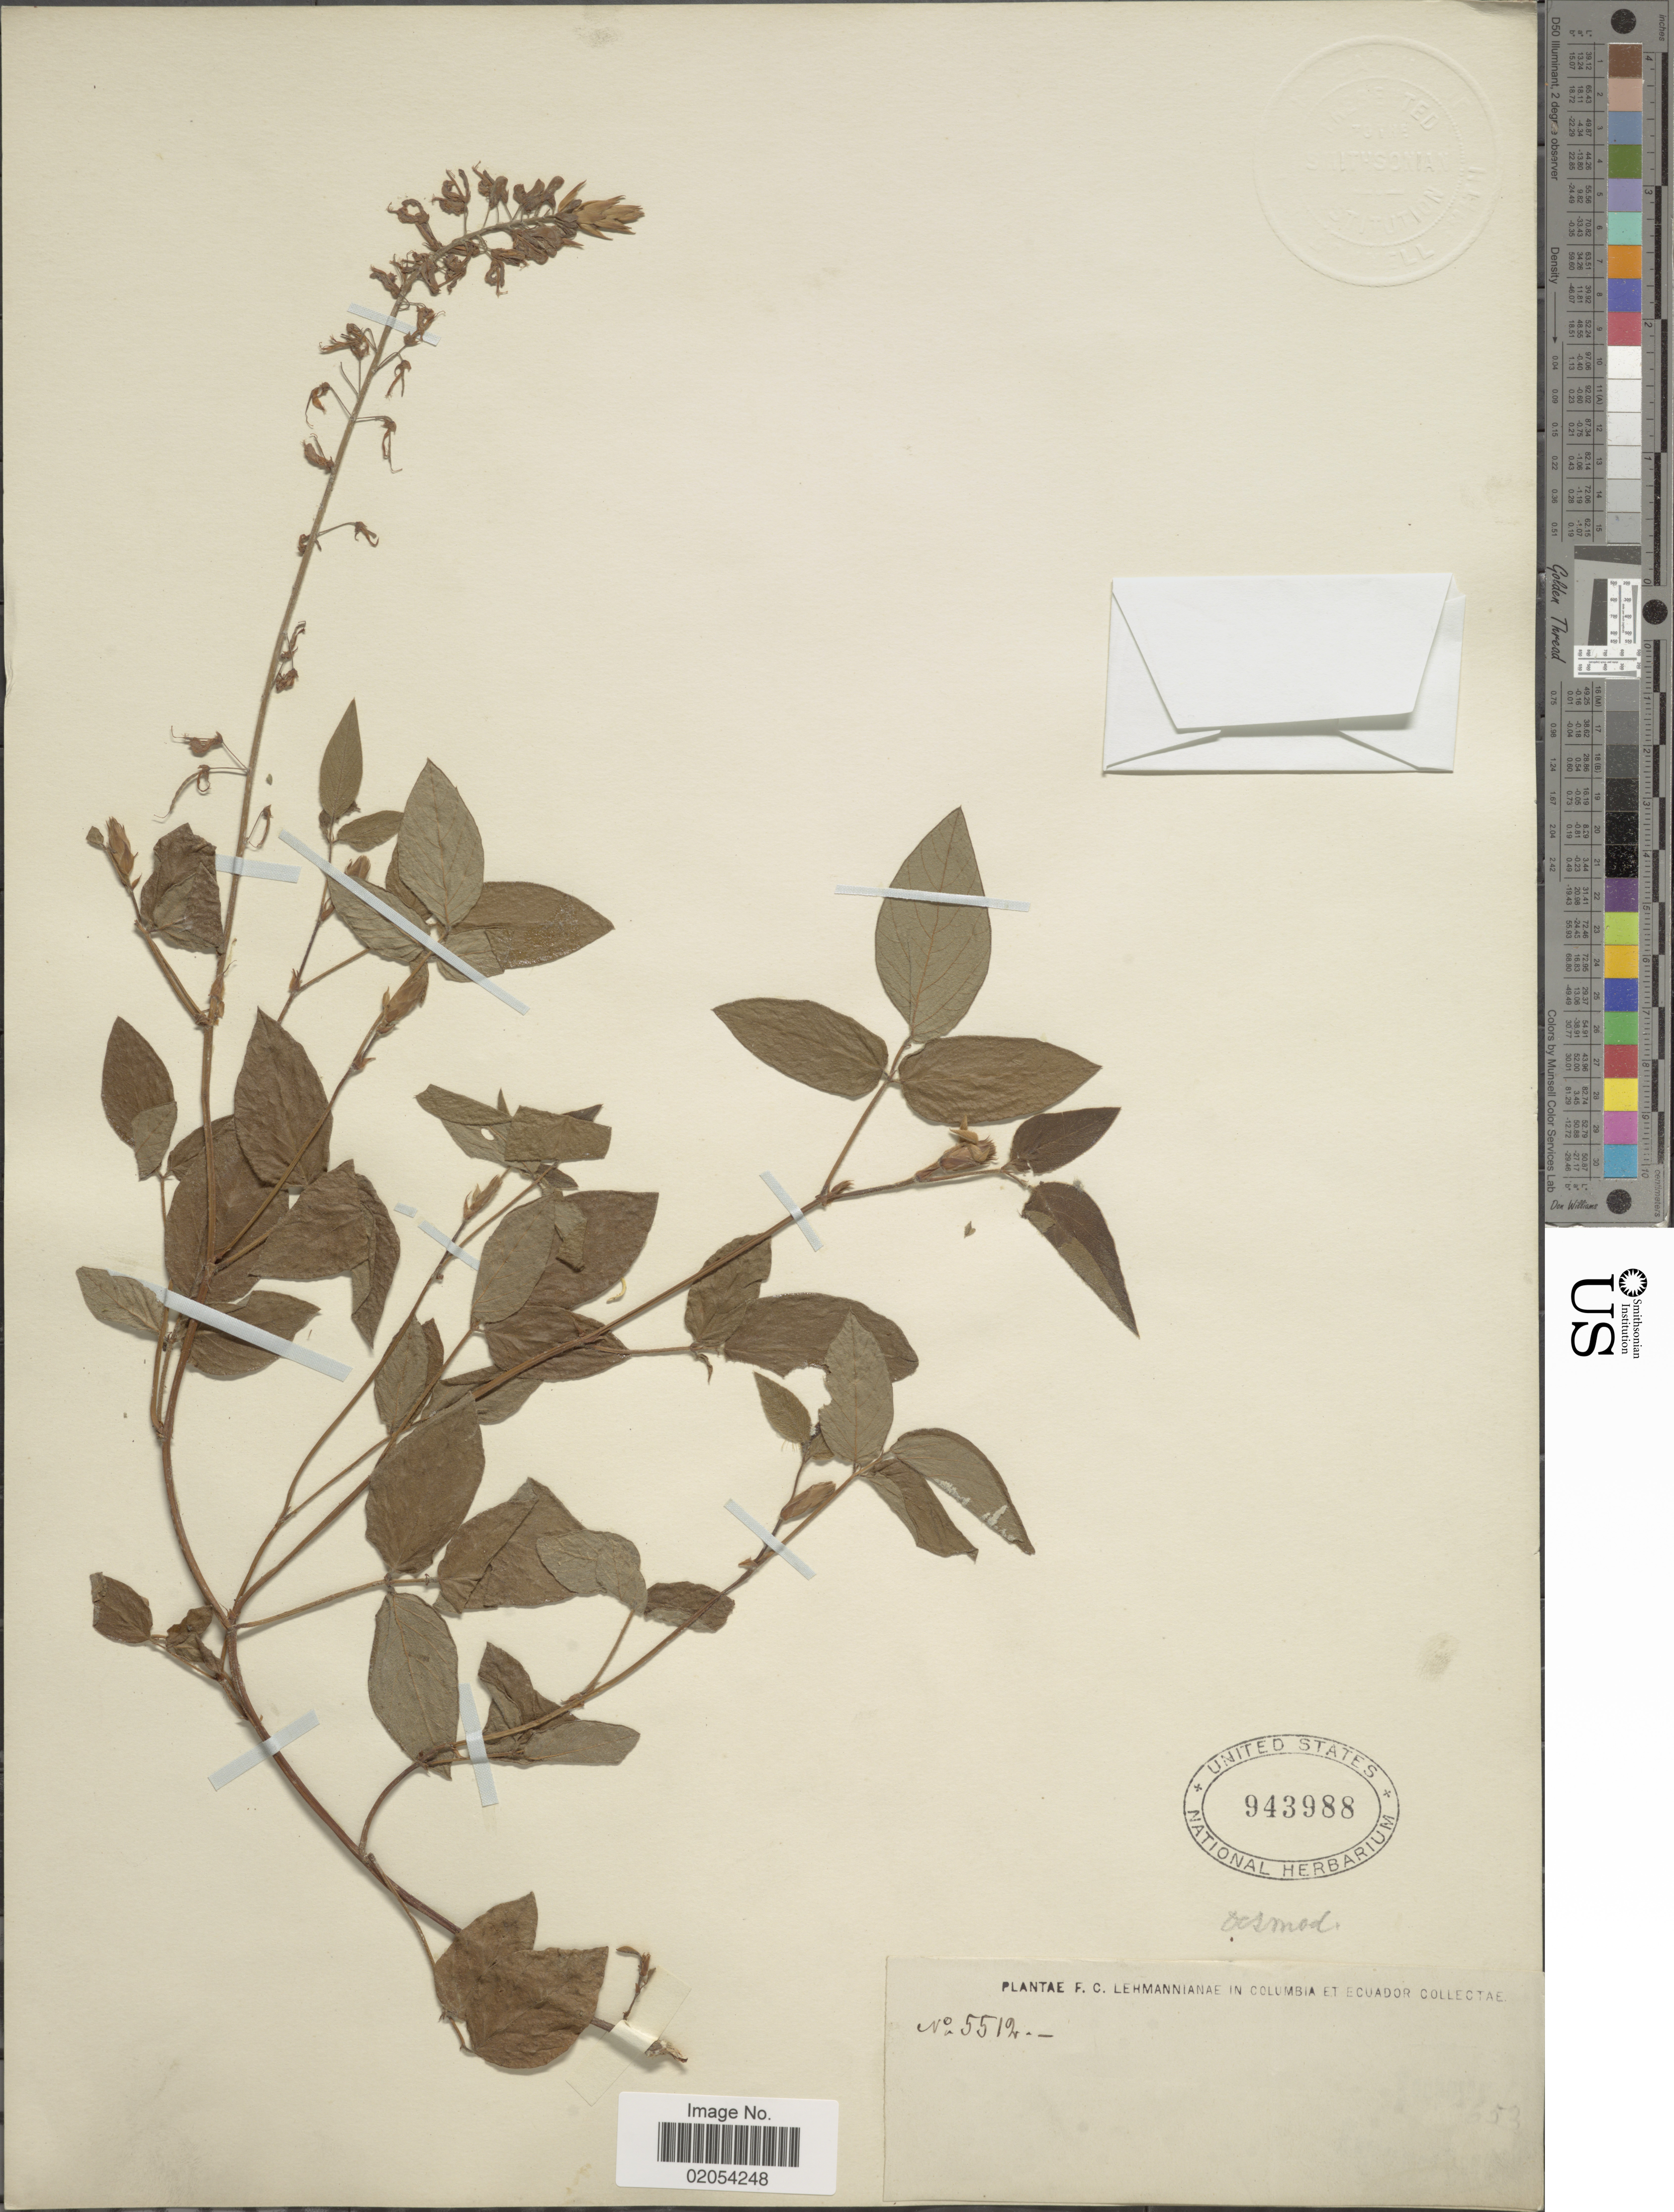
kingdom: Plantae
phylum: Tracheophyta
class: Magnoliopsida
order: Fabales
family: Fabaceae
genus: Desmodium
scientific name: Desmodium sp.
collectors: F. C. Lehmann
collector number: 5512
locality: Columbia et Ecuador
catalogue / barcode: US 943988